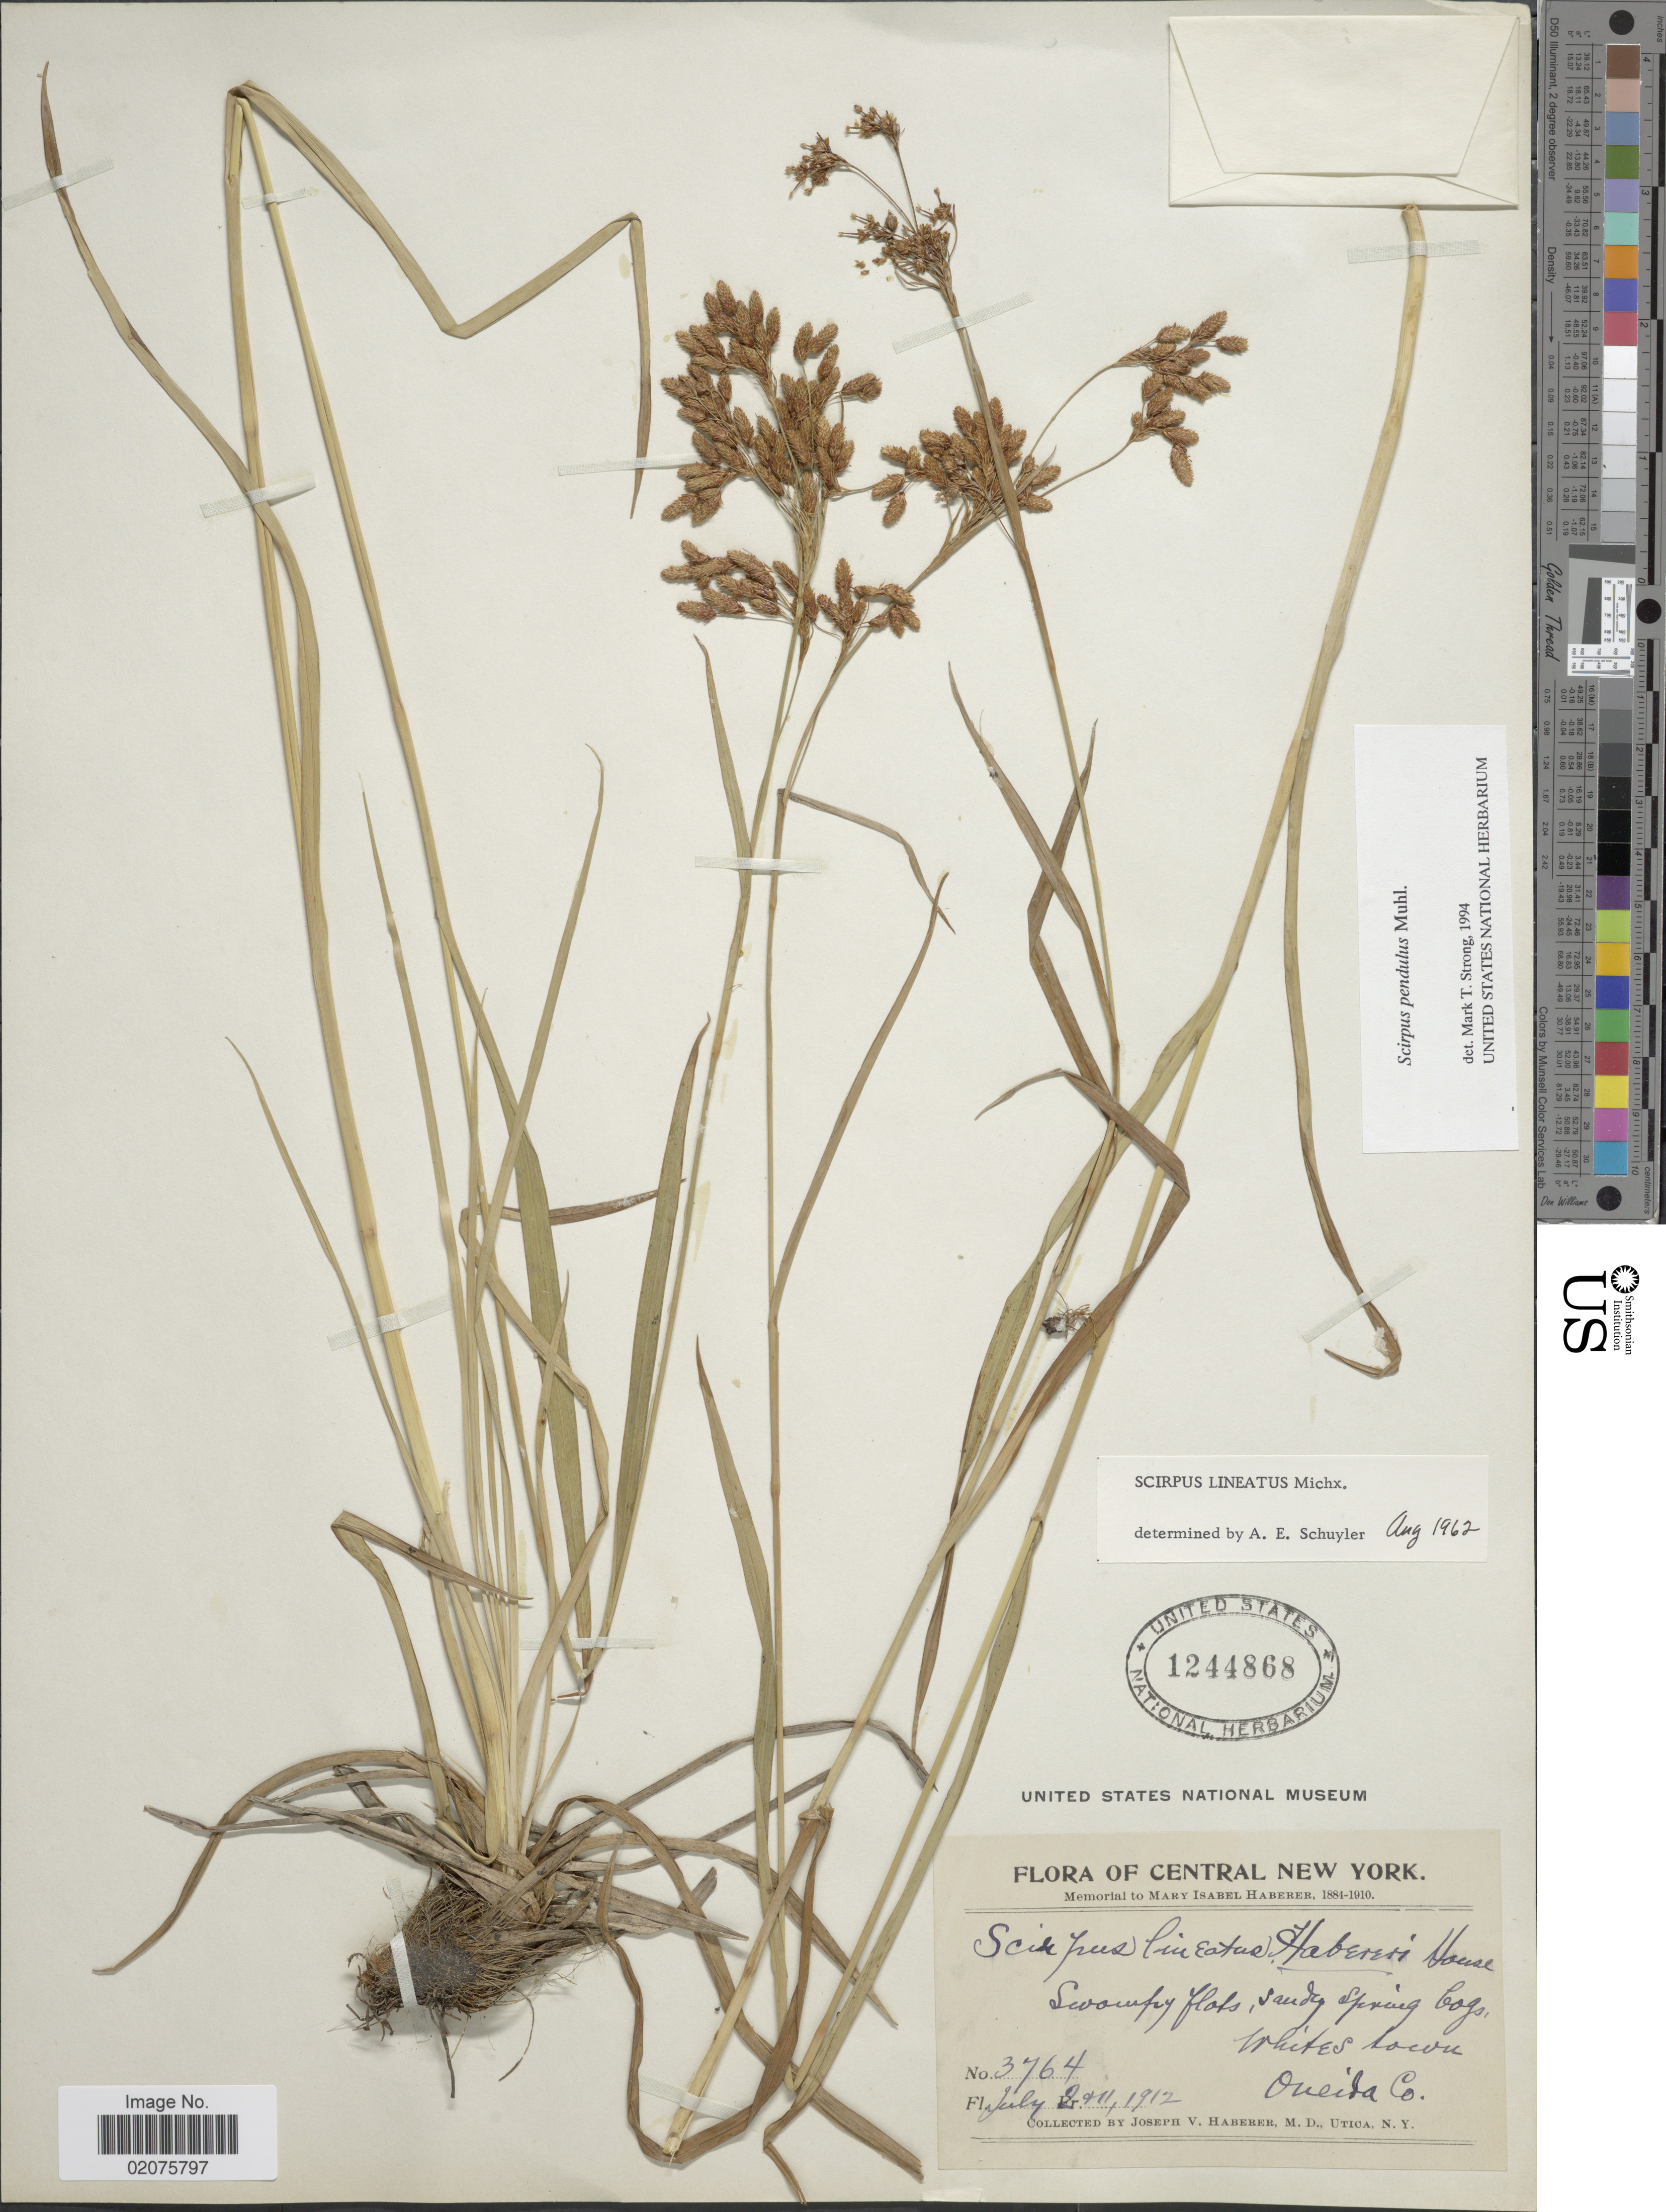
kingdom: Plantae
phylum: Tracheophyta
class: Liliopsida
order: Poales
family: Cyperaceae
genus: Scirpus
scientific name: Scirpus pendulus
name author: Muhl.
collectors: J. V. Haberer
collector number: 3764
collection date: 1912-07-02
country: United States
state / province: New York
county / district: Oneida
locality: Central New York. Swampy flats, Sandy Spring bogs, Whitestown, Oneida Co.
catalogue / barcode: US 1244868